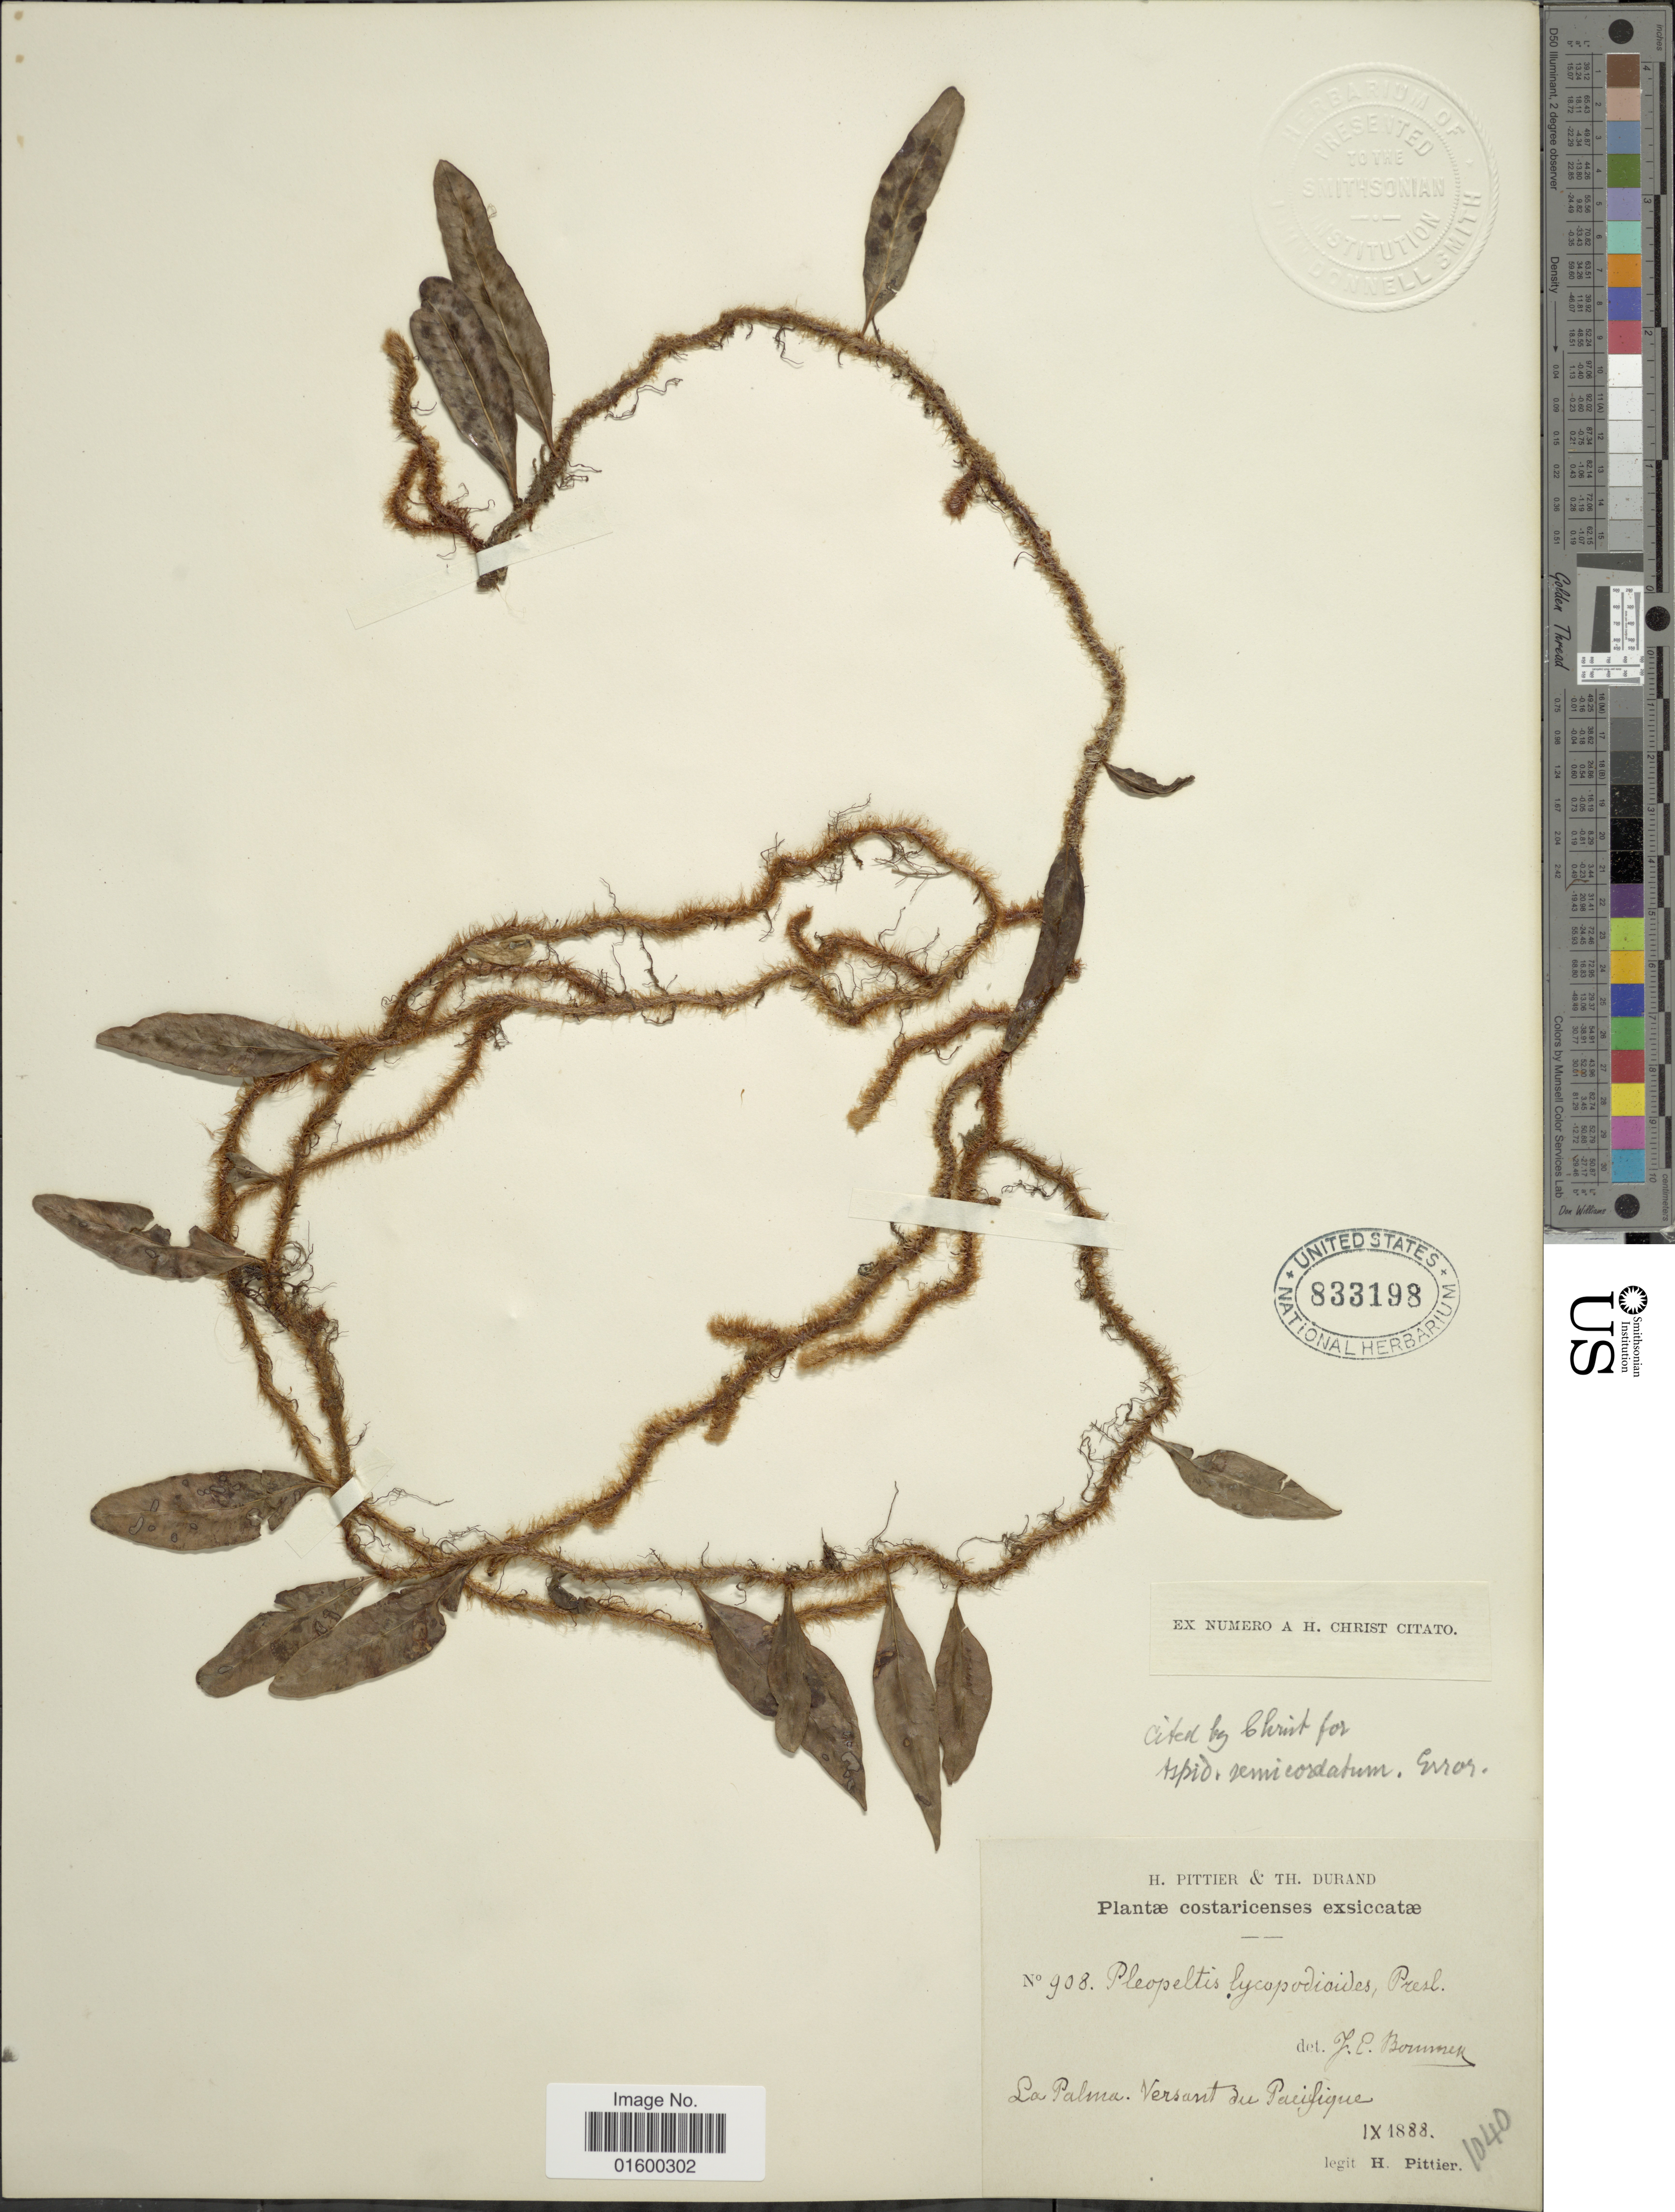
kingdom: Plantae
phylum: Tracheophyta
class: Polypodiopsida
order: Polypodiales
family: Polypodiaceae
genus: Microgramma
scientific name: Microgramma lycopodioides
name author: (L.) Copel.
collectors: H. F. Pittier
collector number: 908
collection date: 1888-09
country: Costa Rica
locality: Costaricenses, La Palma, Versant du Pacifique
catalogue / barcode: US 833198